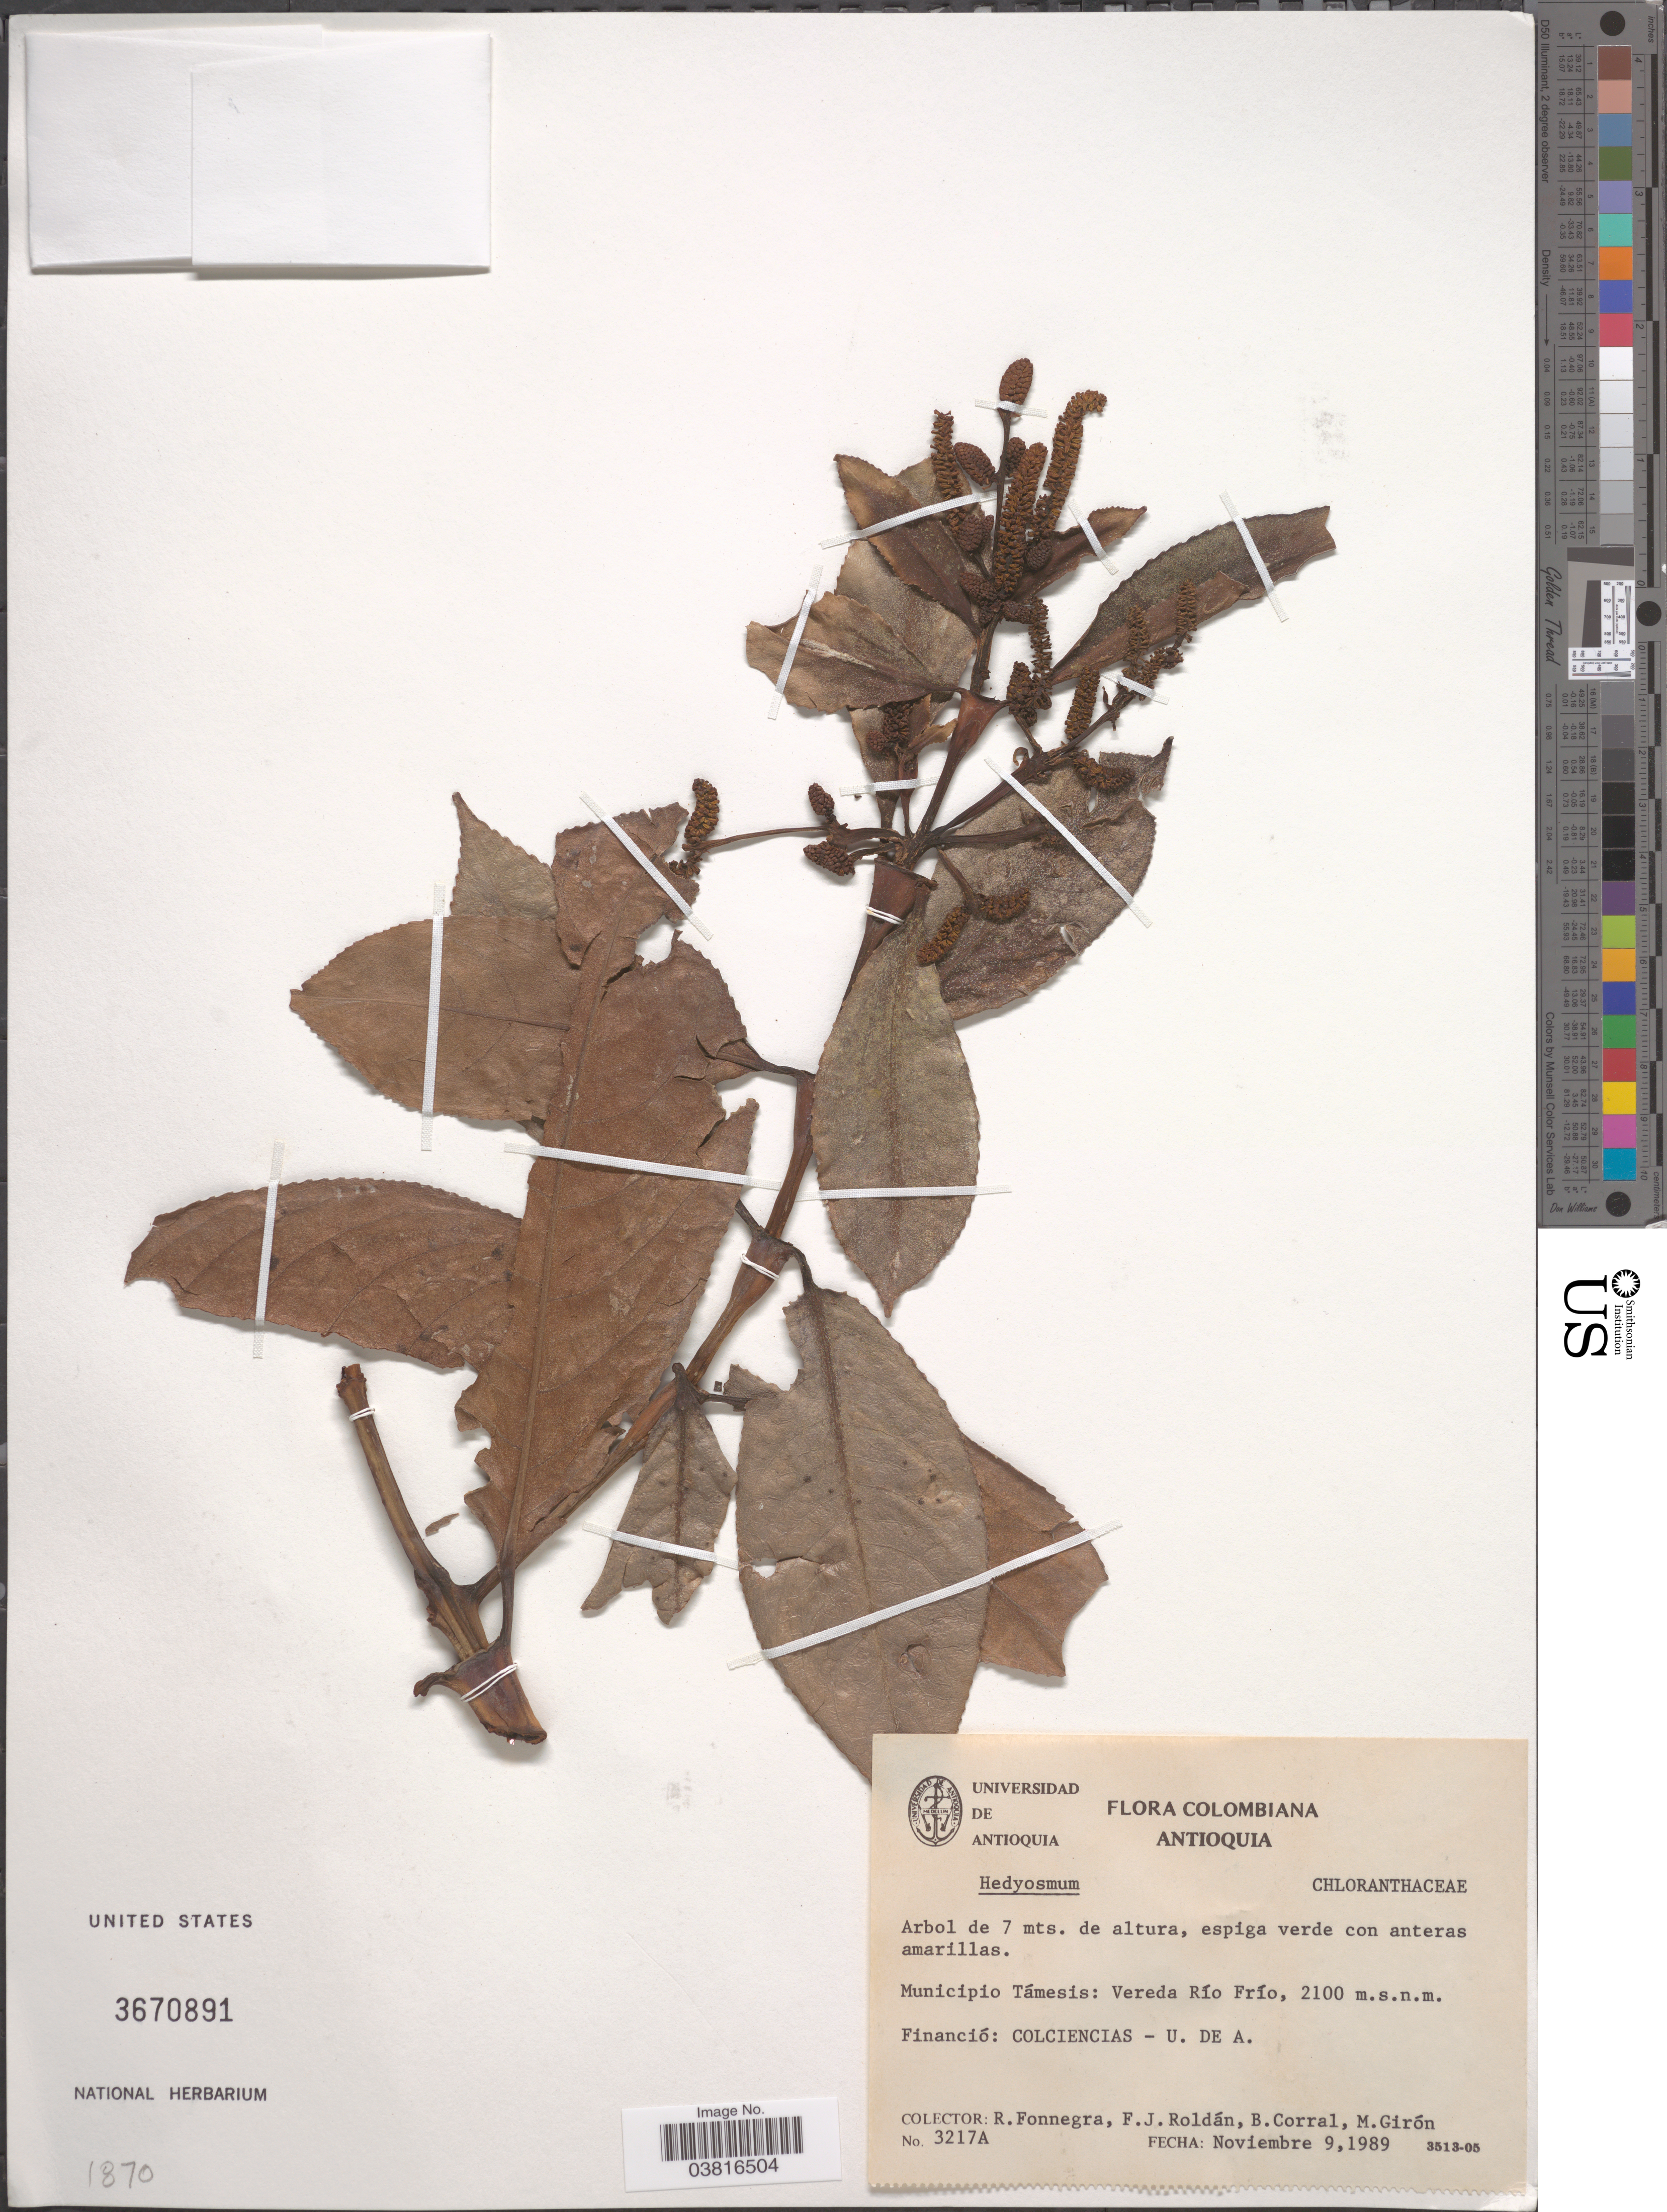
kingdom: Plantae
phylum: Tracheophyta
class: Magnoliopsida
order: Chloranthales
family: Chloranthaceae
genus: Hedyosmum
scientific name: Hedyosmum sp.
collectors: R. Fonnegra G., F. J. Roldán, B. Corral & M. Girón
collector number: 3217A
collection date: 1989-11-09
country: Colombia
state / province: Antioquia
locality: Municipio Támesis: Vereda Río Frío.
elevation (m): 2100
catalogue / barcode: US 3670891